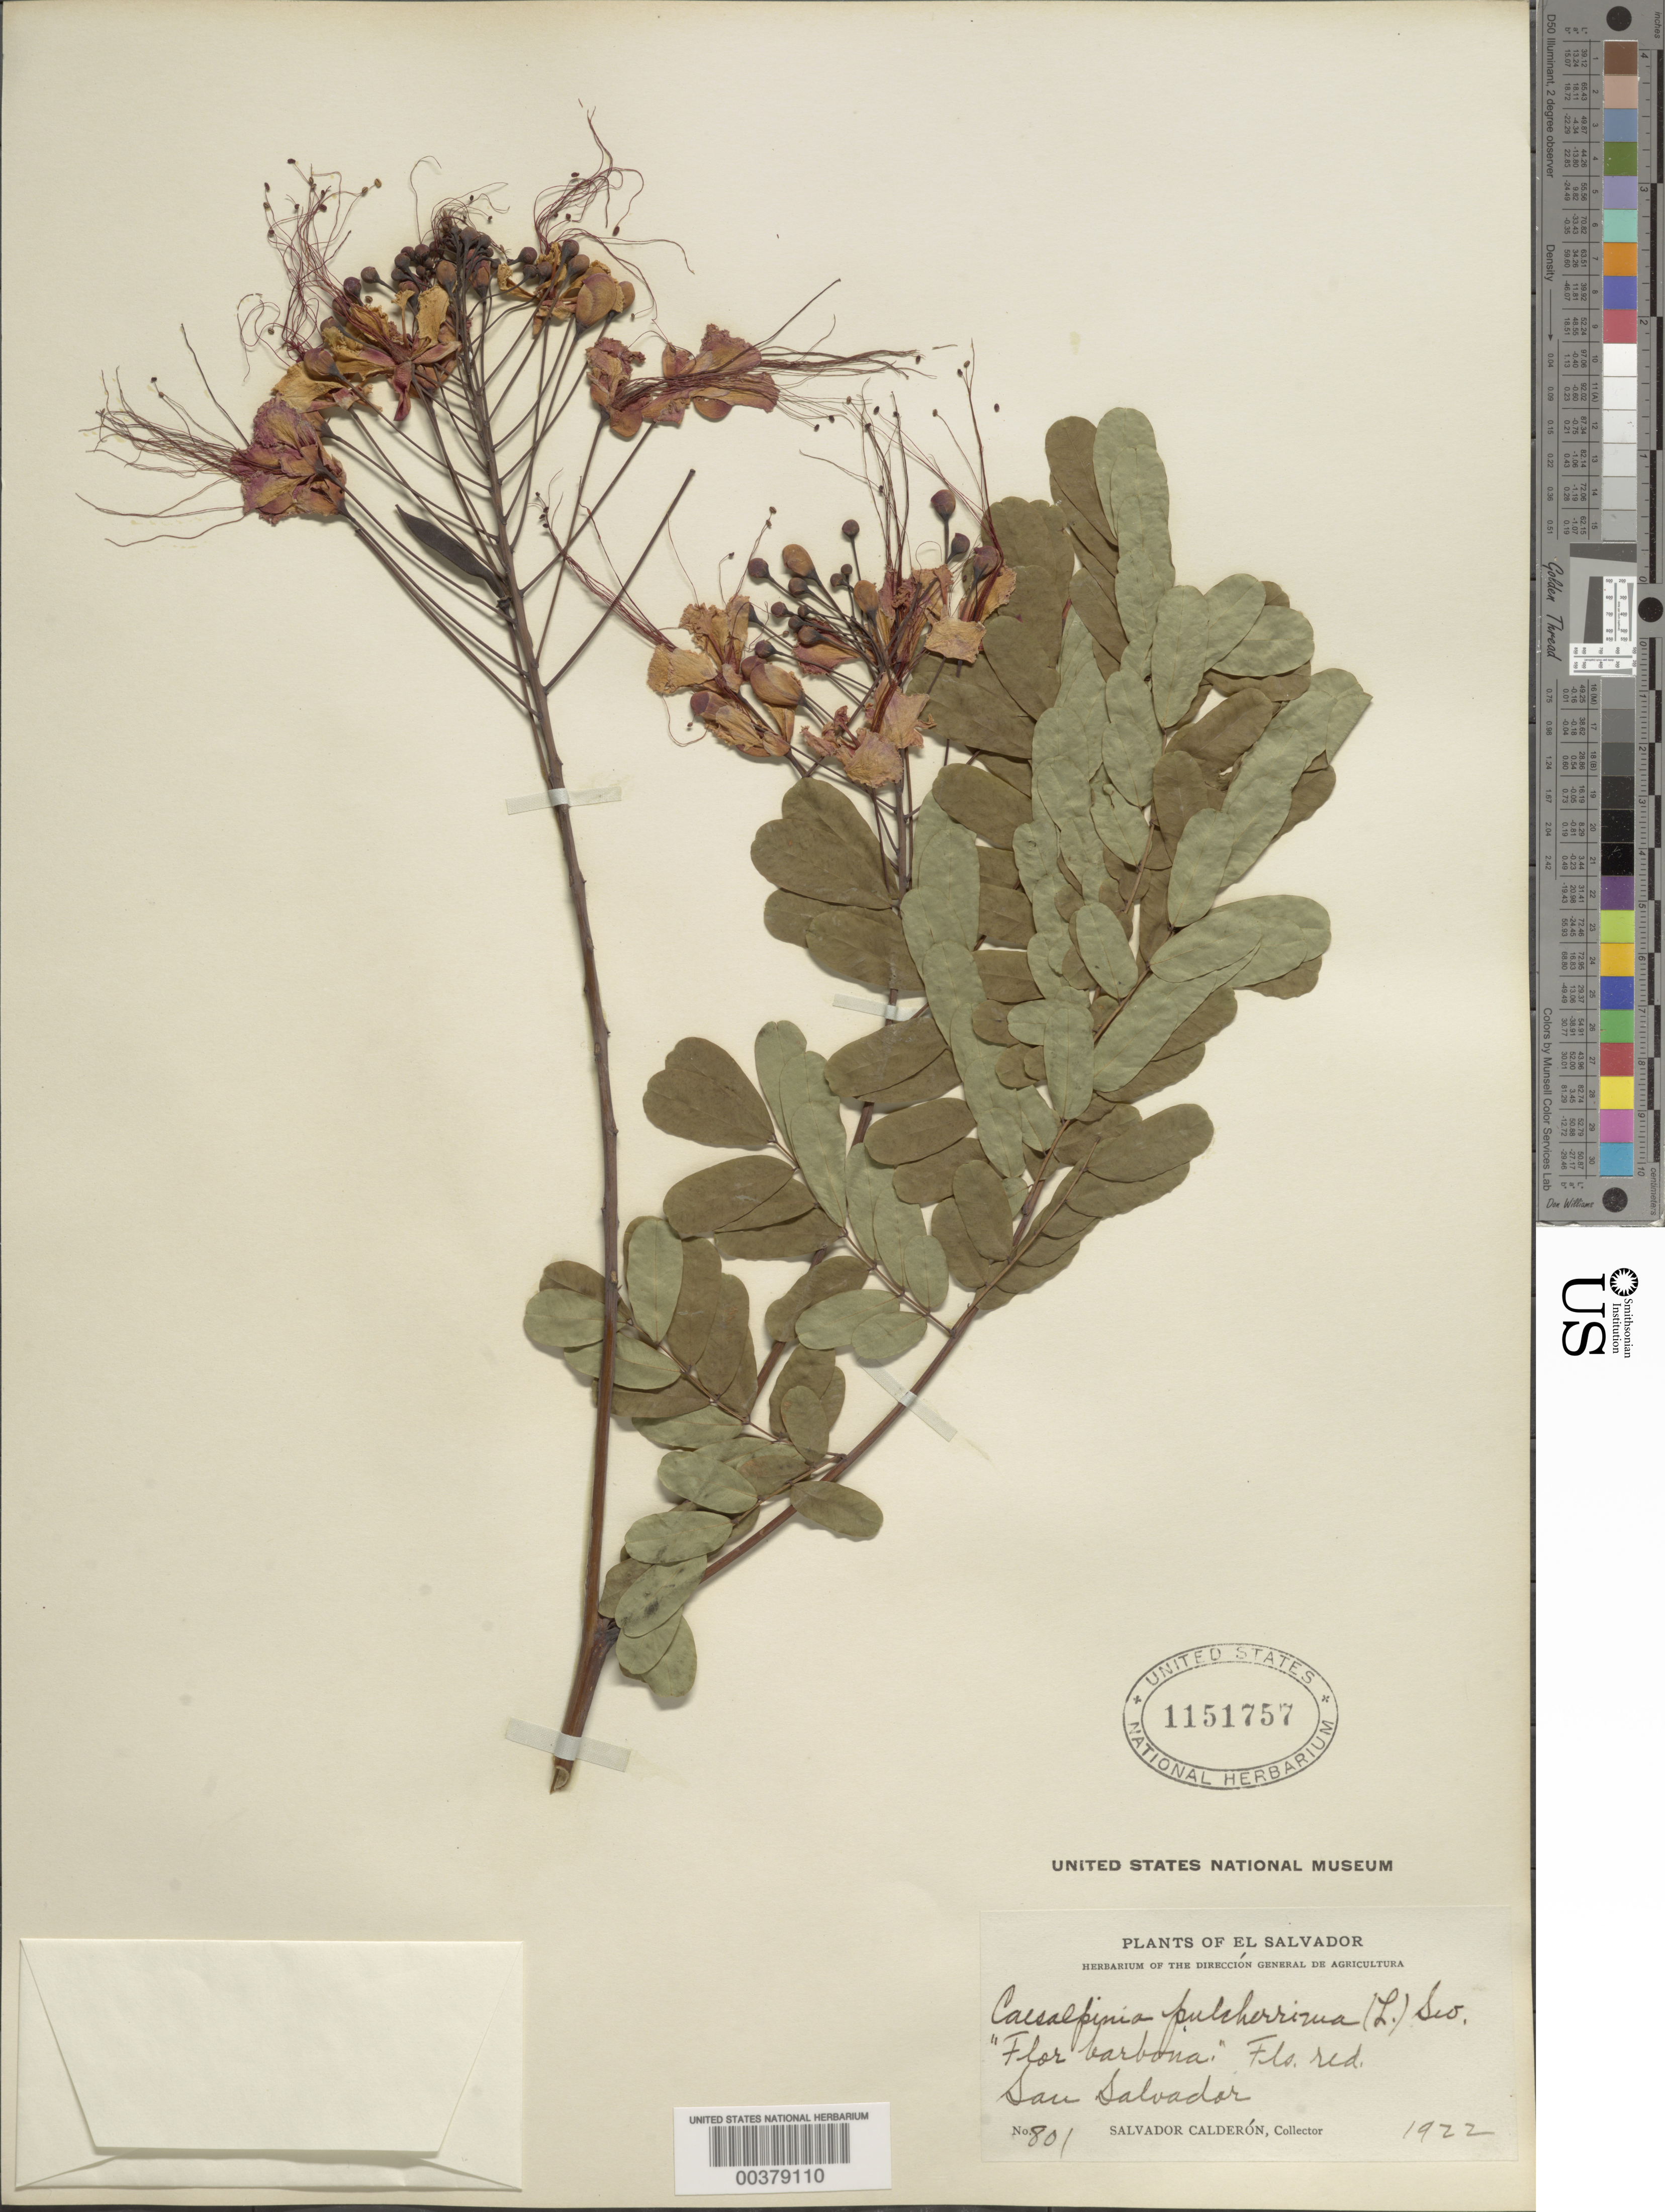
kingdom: Plantae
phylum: Tracheophyta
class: Magnoliopsida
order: Fabales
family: Fabaceae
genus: Caesalpinia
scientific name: Caesalpinia pulcherrima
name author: (L.) Sw.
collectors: S. Calderón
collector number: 801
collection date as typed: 1922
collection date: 1922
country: El Salvador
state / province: San Salvador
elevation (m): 80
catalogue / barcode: US 1151757